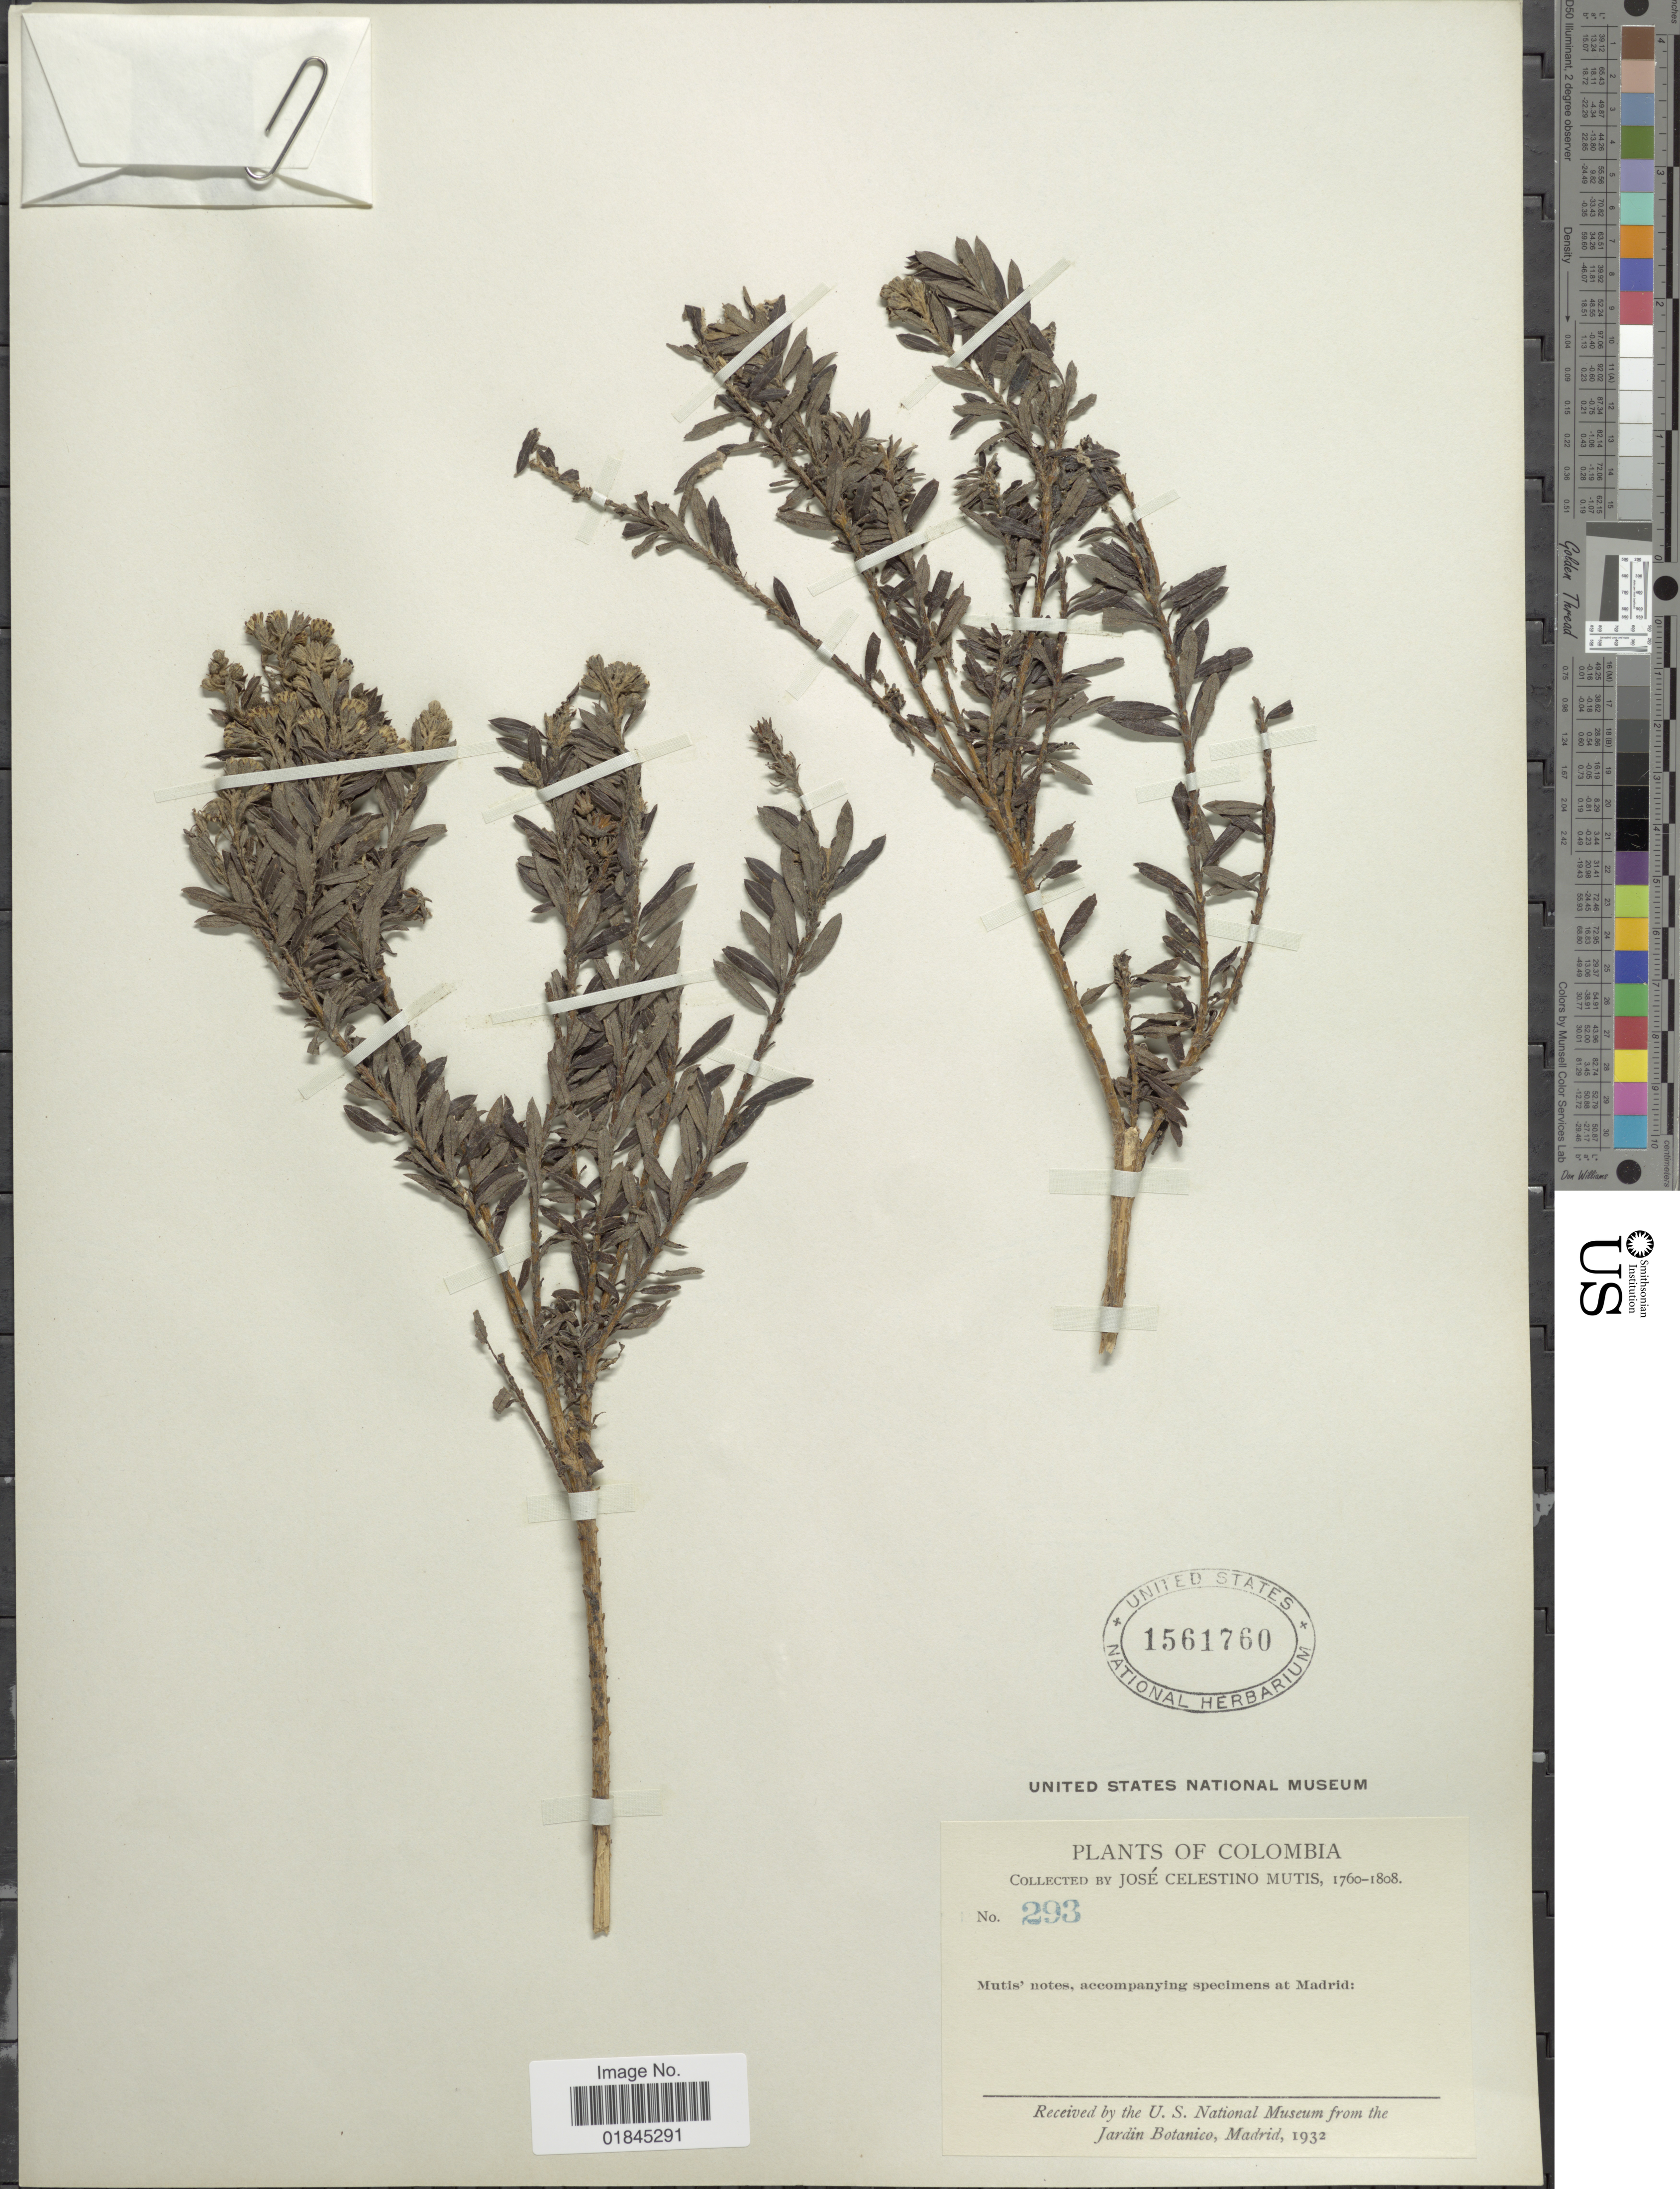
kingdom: Plantae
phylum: Tracheophyta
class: Magnoliopsida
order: Asterales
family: Asteraceae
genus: Pentacalia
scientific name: Pentacalia corymbosa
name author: (Benth.) Cuatrec.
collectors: J. C. B. Mutis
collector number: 293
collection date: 1760/1808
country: Colombia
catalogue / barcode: US 1561760